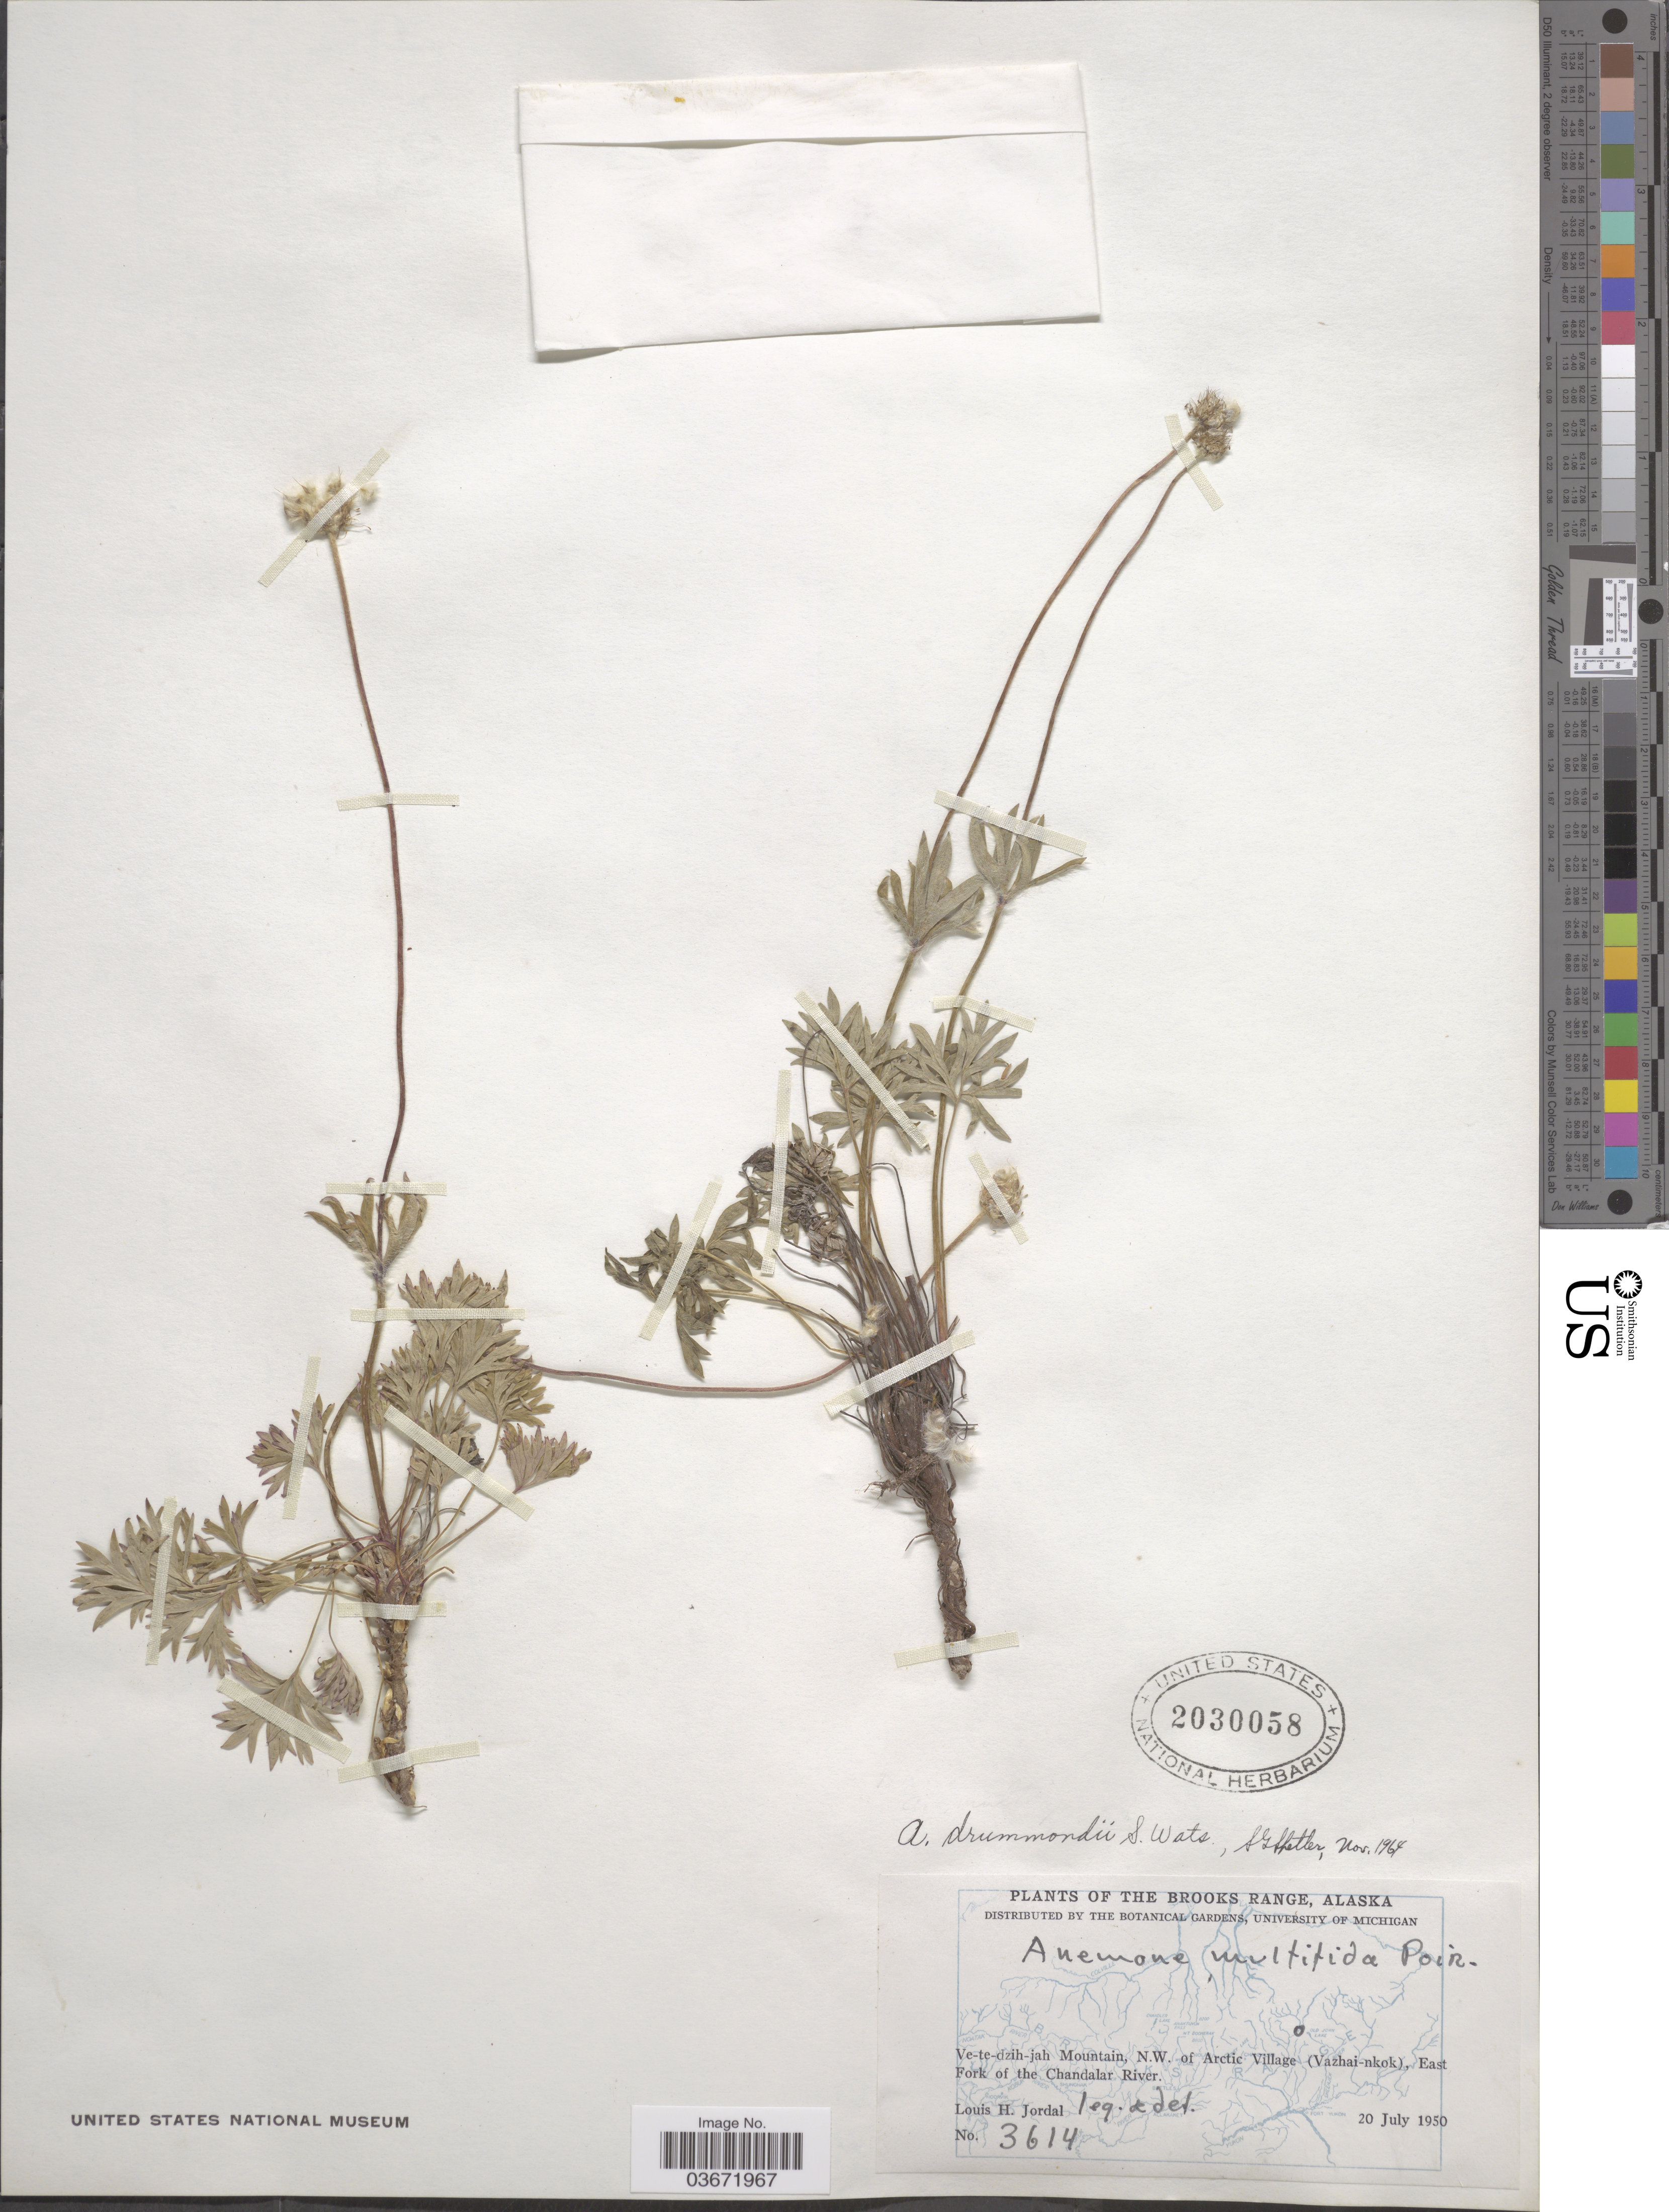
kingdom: Plantae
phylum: Tracheophyta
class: Magnoliopsida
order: Ranunculales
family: Ranunculaceae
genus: Anemone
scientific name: Anemone drummondii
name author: S. Watson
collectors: L. Jordal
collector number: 3614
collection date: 1950-07-20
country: United States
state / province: Alaska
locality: The Brooks Range. Ve-te-dzih-jah Mountain, N.W. of Arctic Village (Vazhai-nkok), East Fork of the Chandalar River.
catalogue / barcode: US 2030058